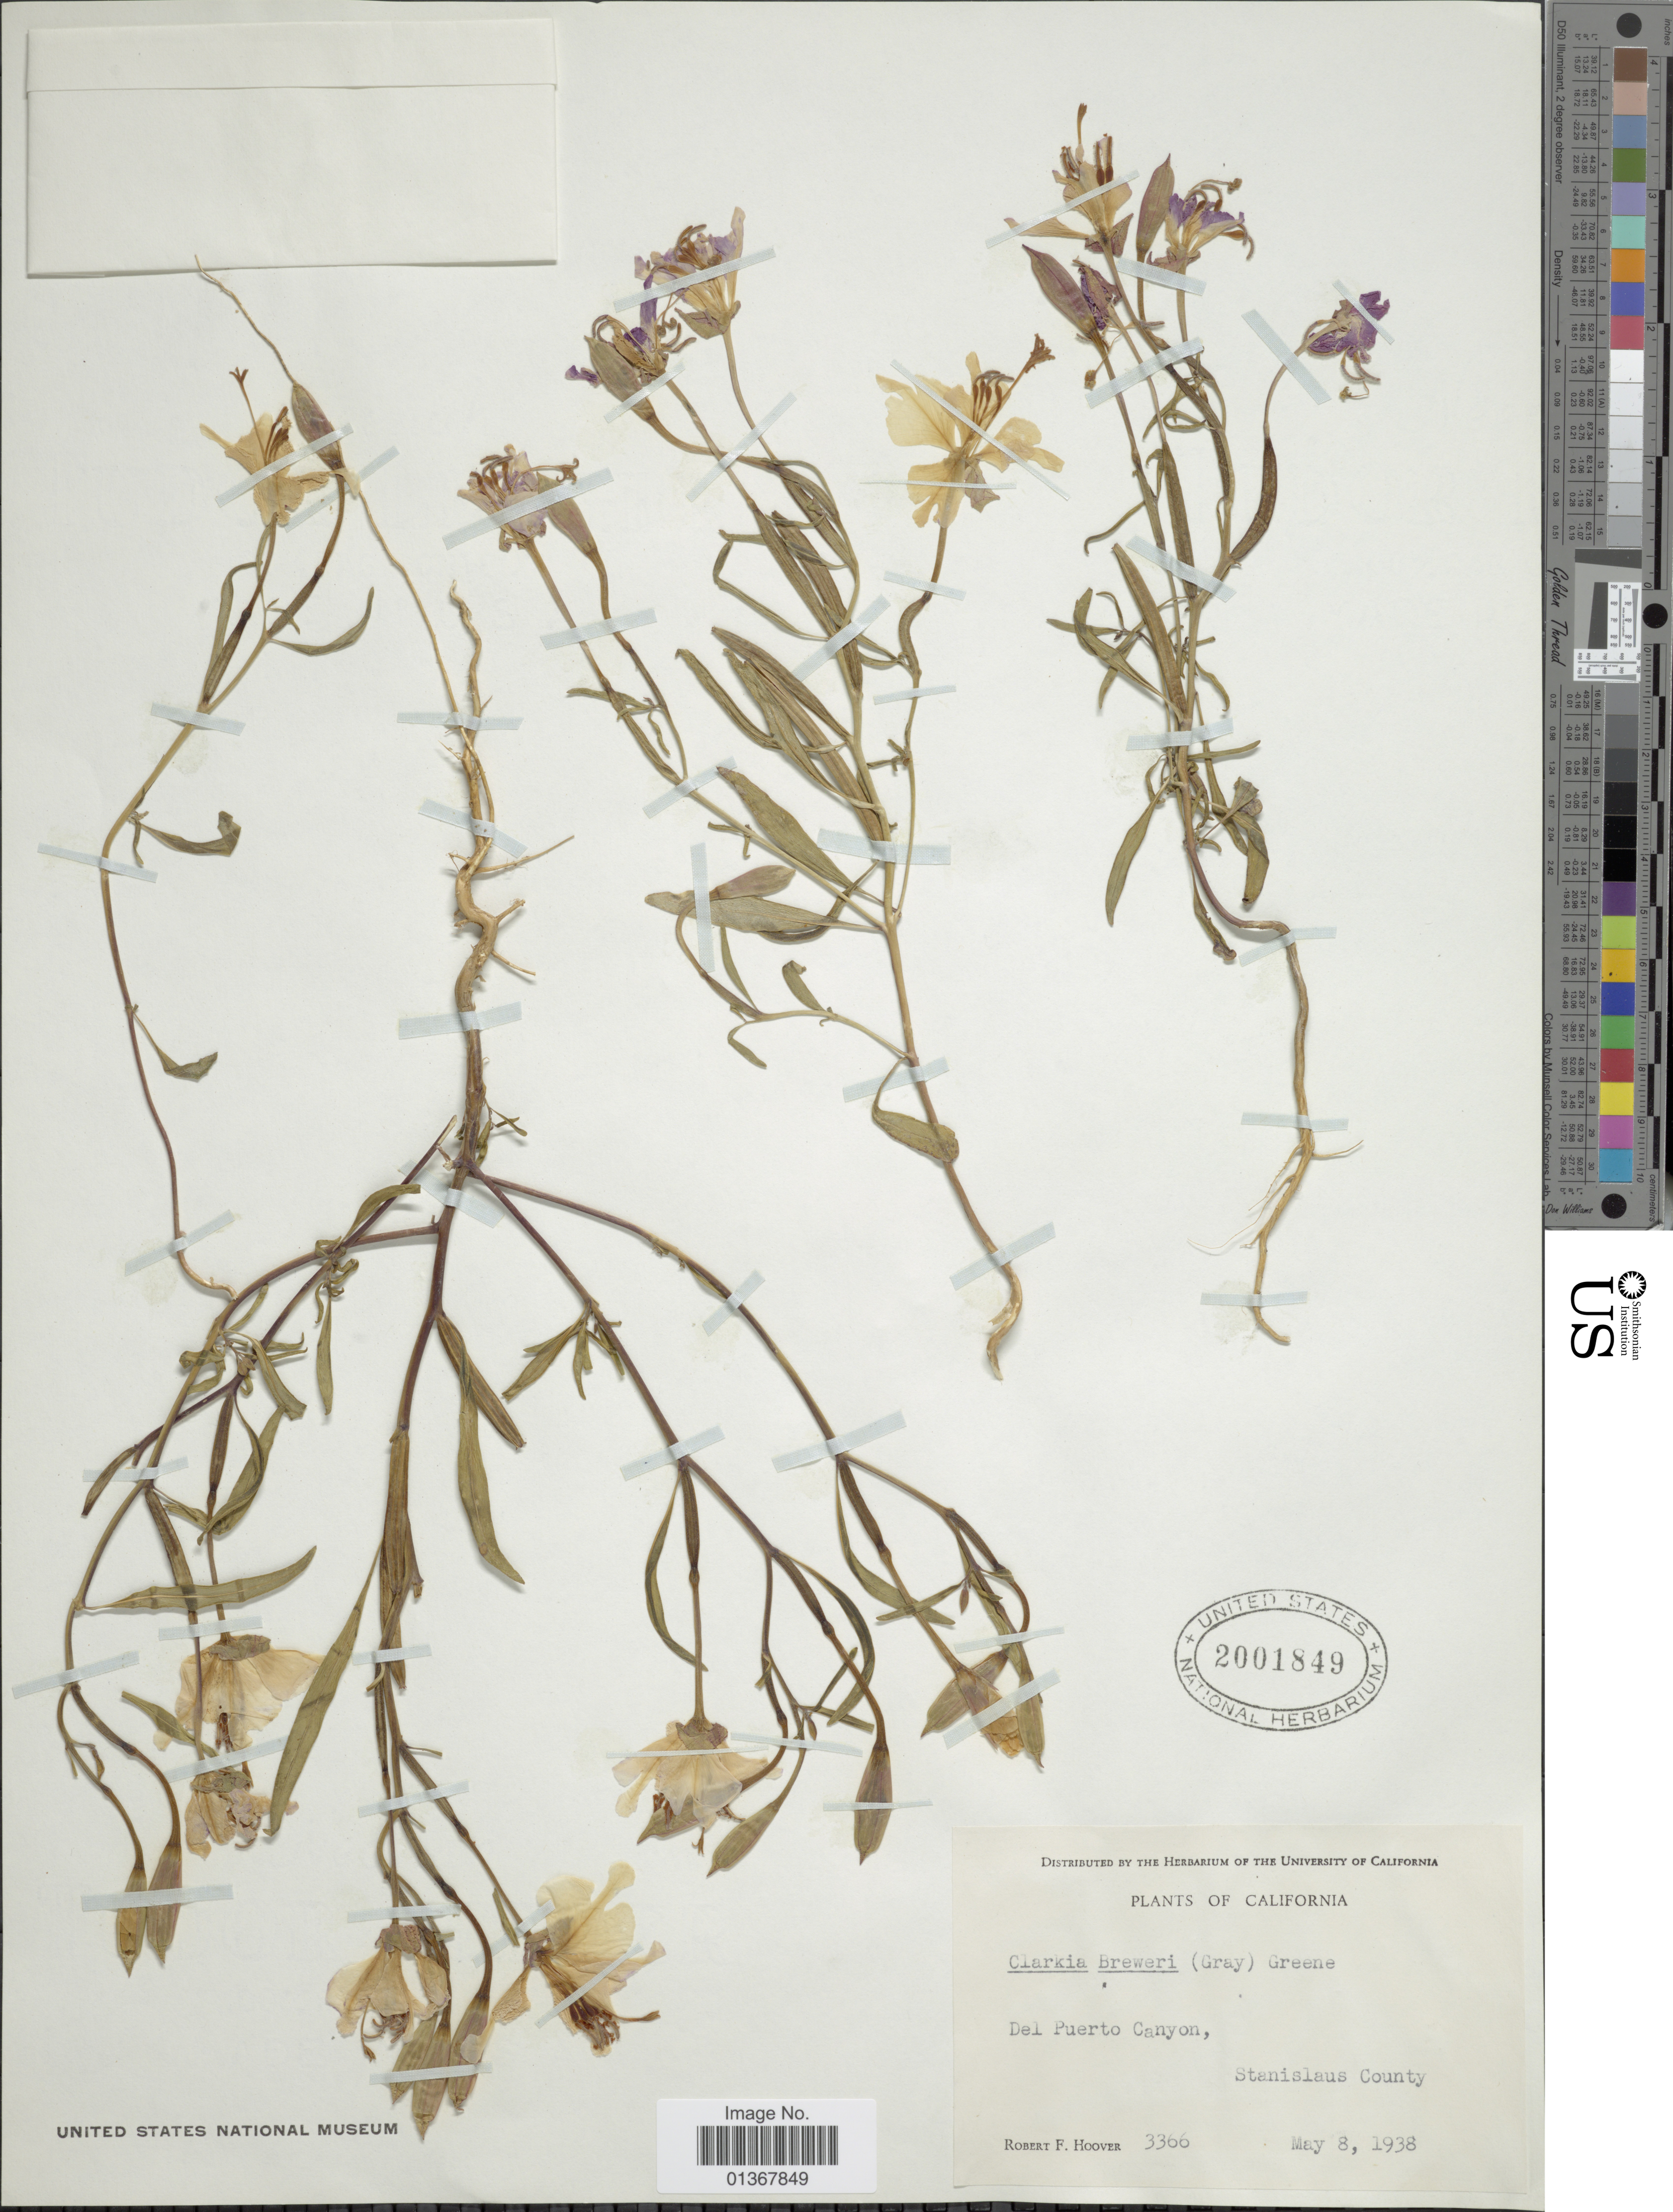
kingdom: Plantae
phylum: Tracheophyta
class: Magnoliopsida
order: Myrtales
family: Onagraceae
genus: Clarkia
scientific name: Clarkia breweri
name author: (A. Gray) Greene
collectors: R. F. Hoover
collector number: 3366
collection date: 1938-05-08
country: United States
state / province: California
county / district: Stanislaus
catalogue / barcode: US 2001849